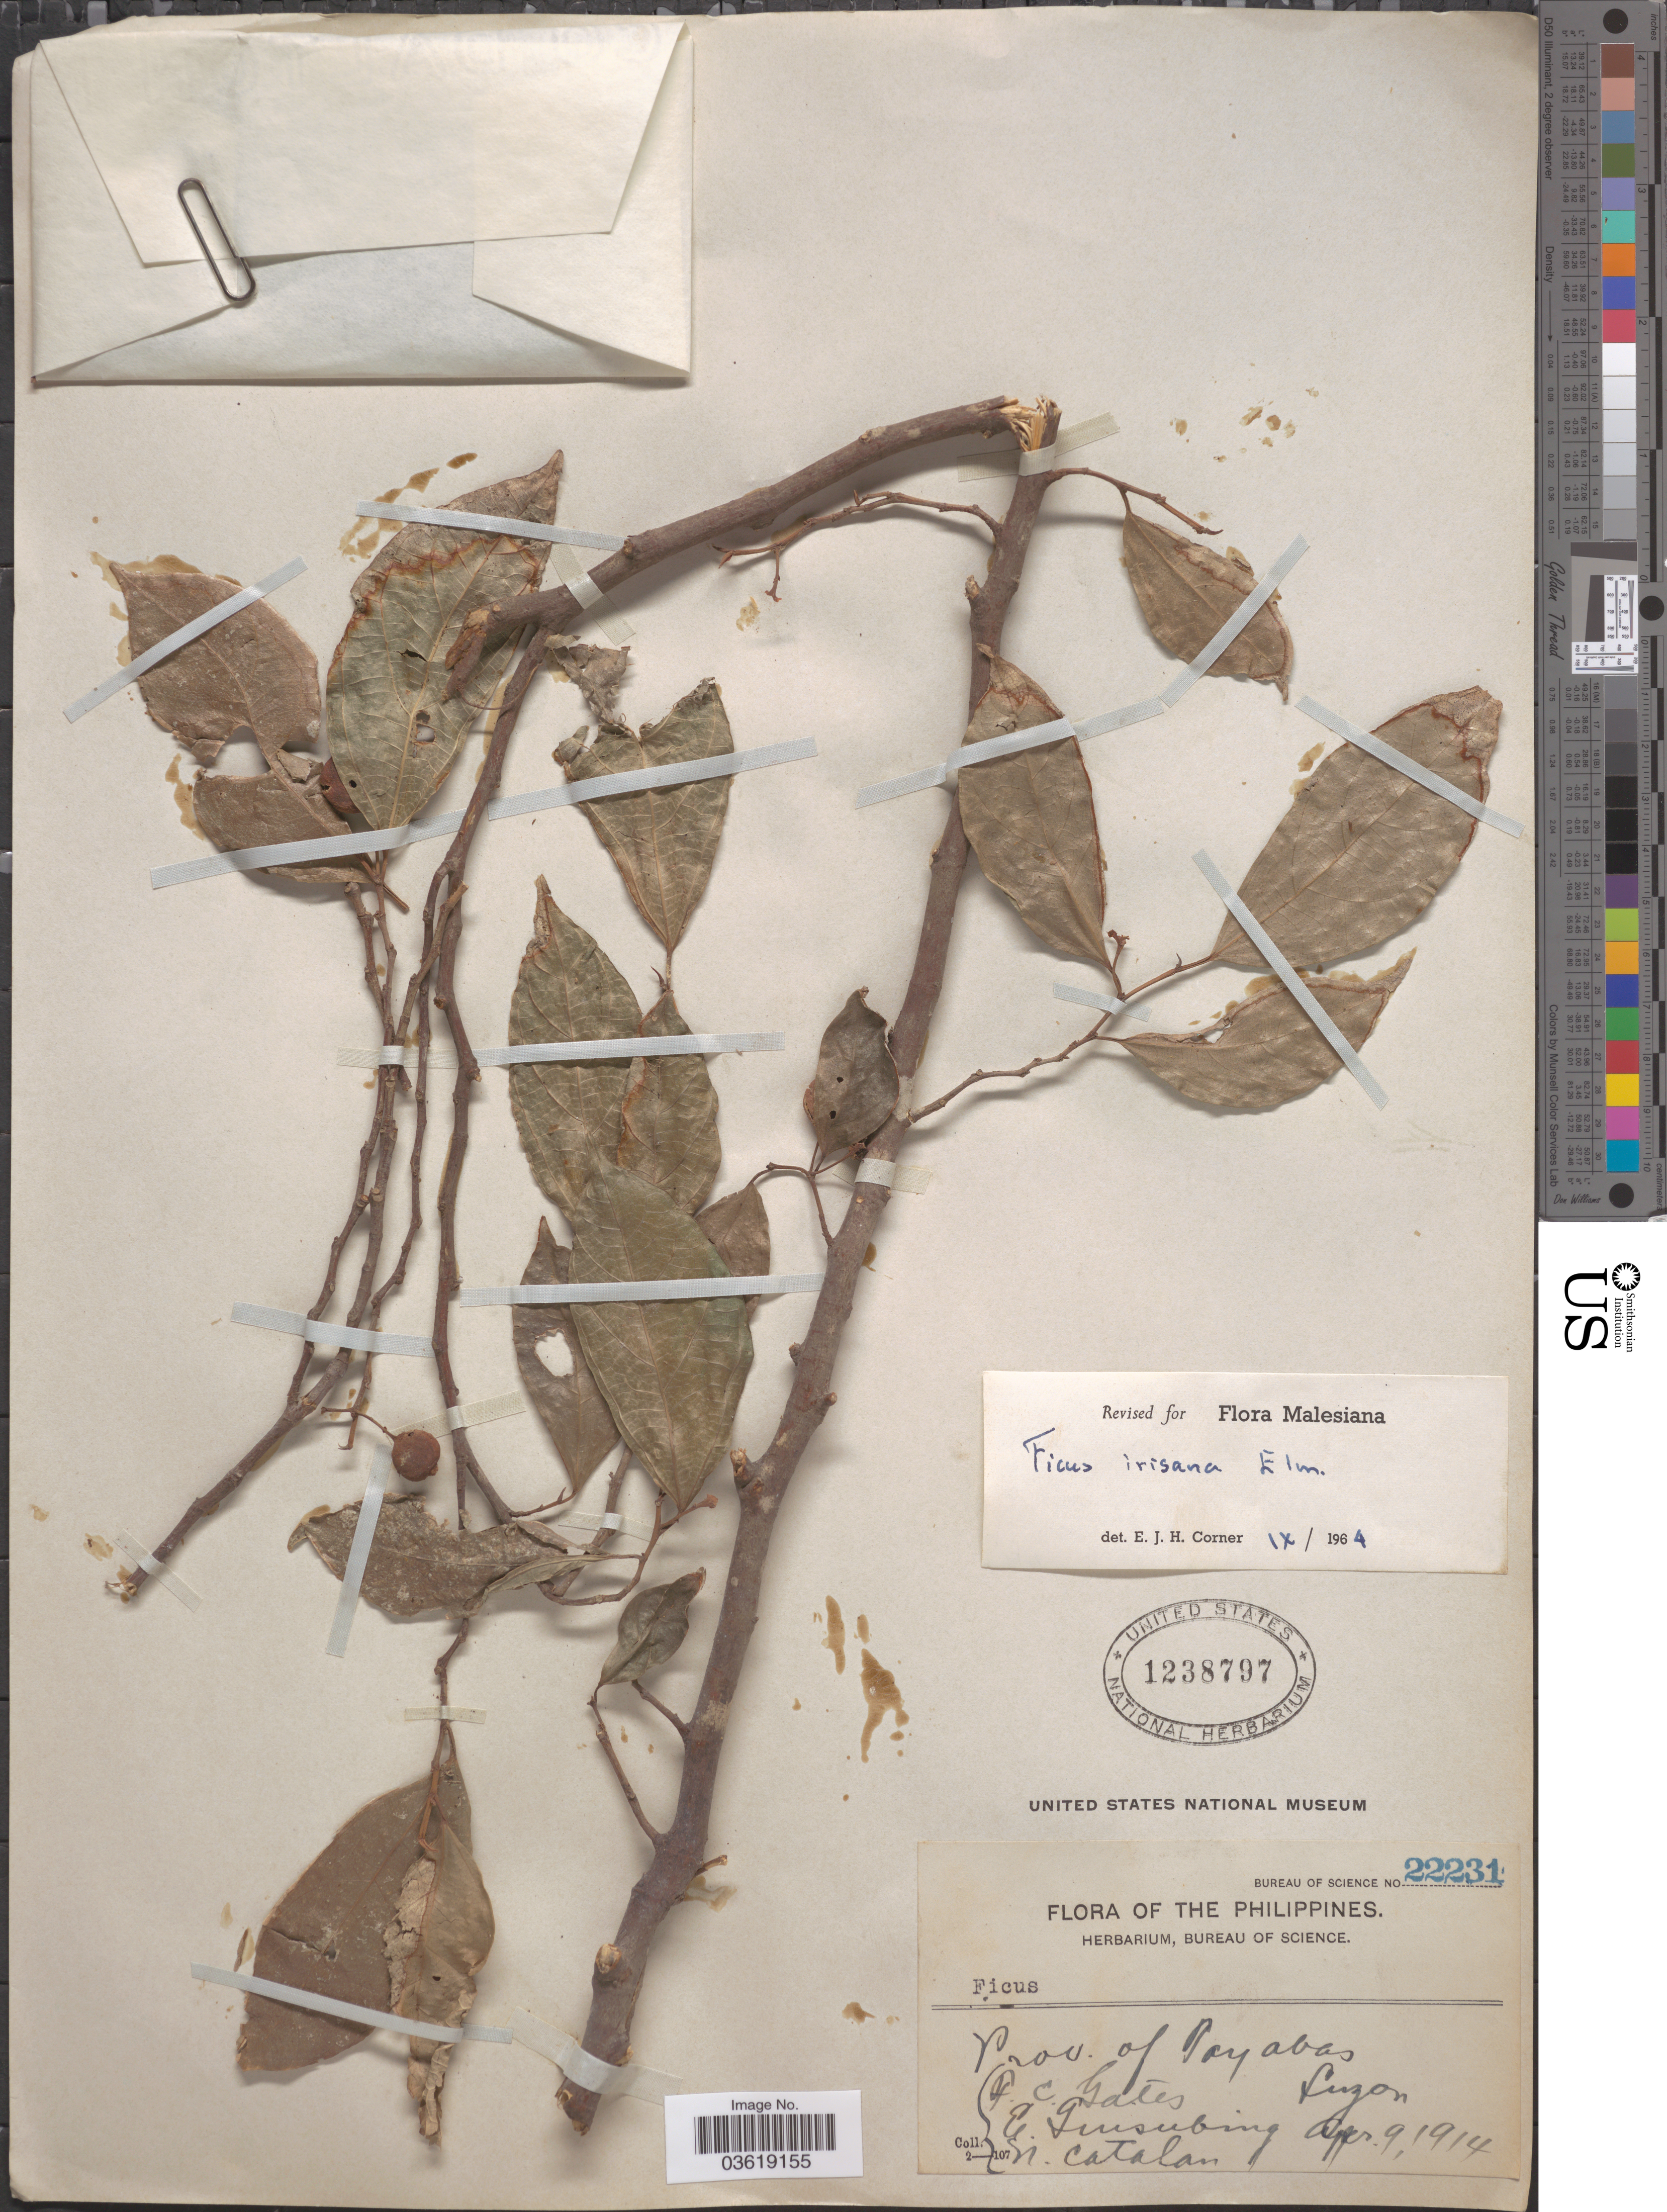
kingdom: Plantae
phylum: Tracheophyta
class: Magnoliopsida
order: Rosales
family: Moraceae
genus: Ficus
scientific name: Ficus irisana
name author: Elmer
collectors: F. C. Gates, E. Guisubing & N. Catalan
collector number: Bureau of Science 22231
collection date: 1914-04-09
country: Philippines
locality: Prov. of Tayabas, Luzon.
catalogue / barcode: US 1238797